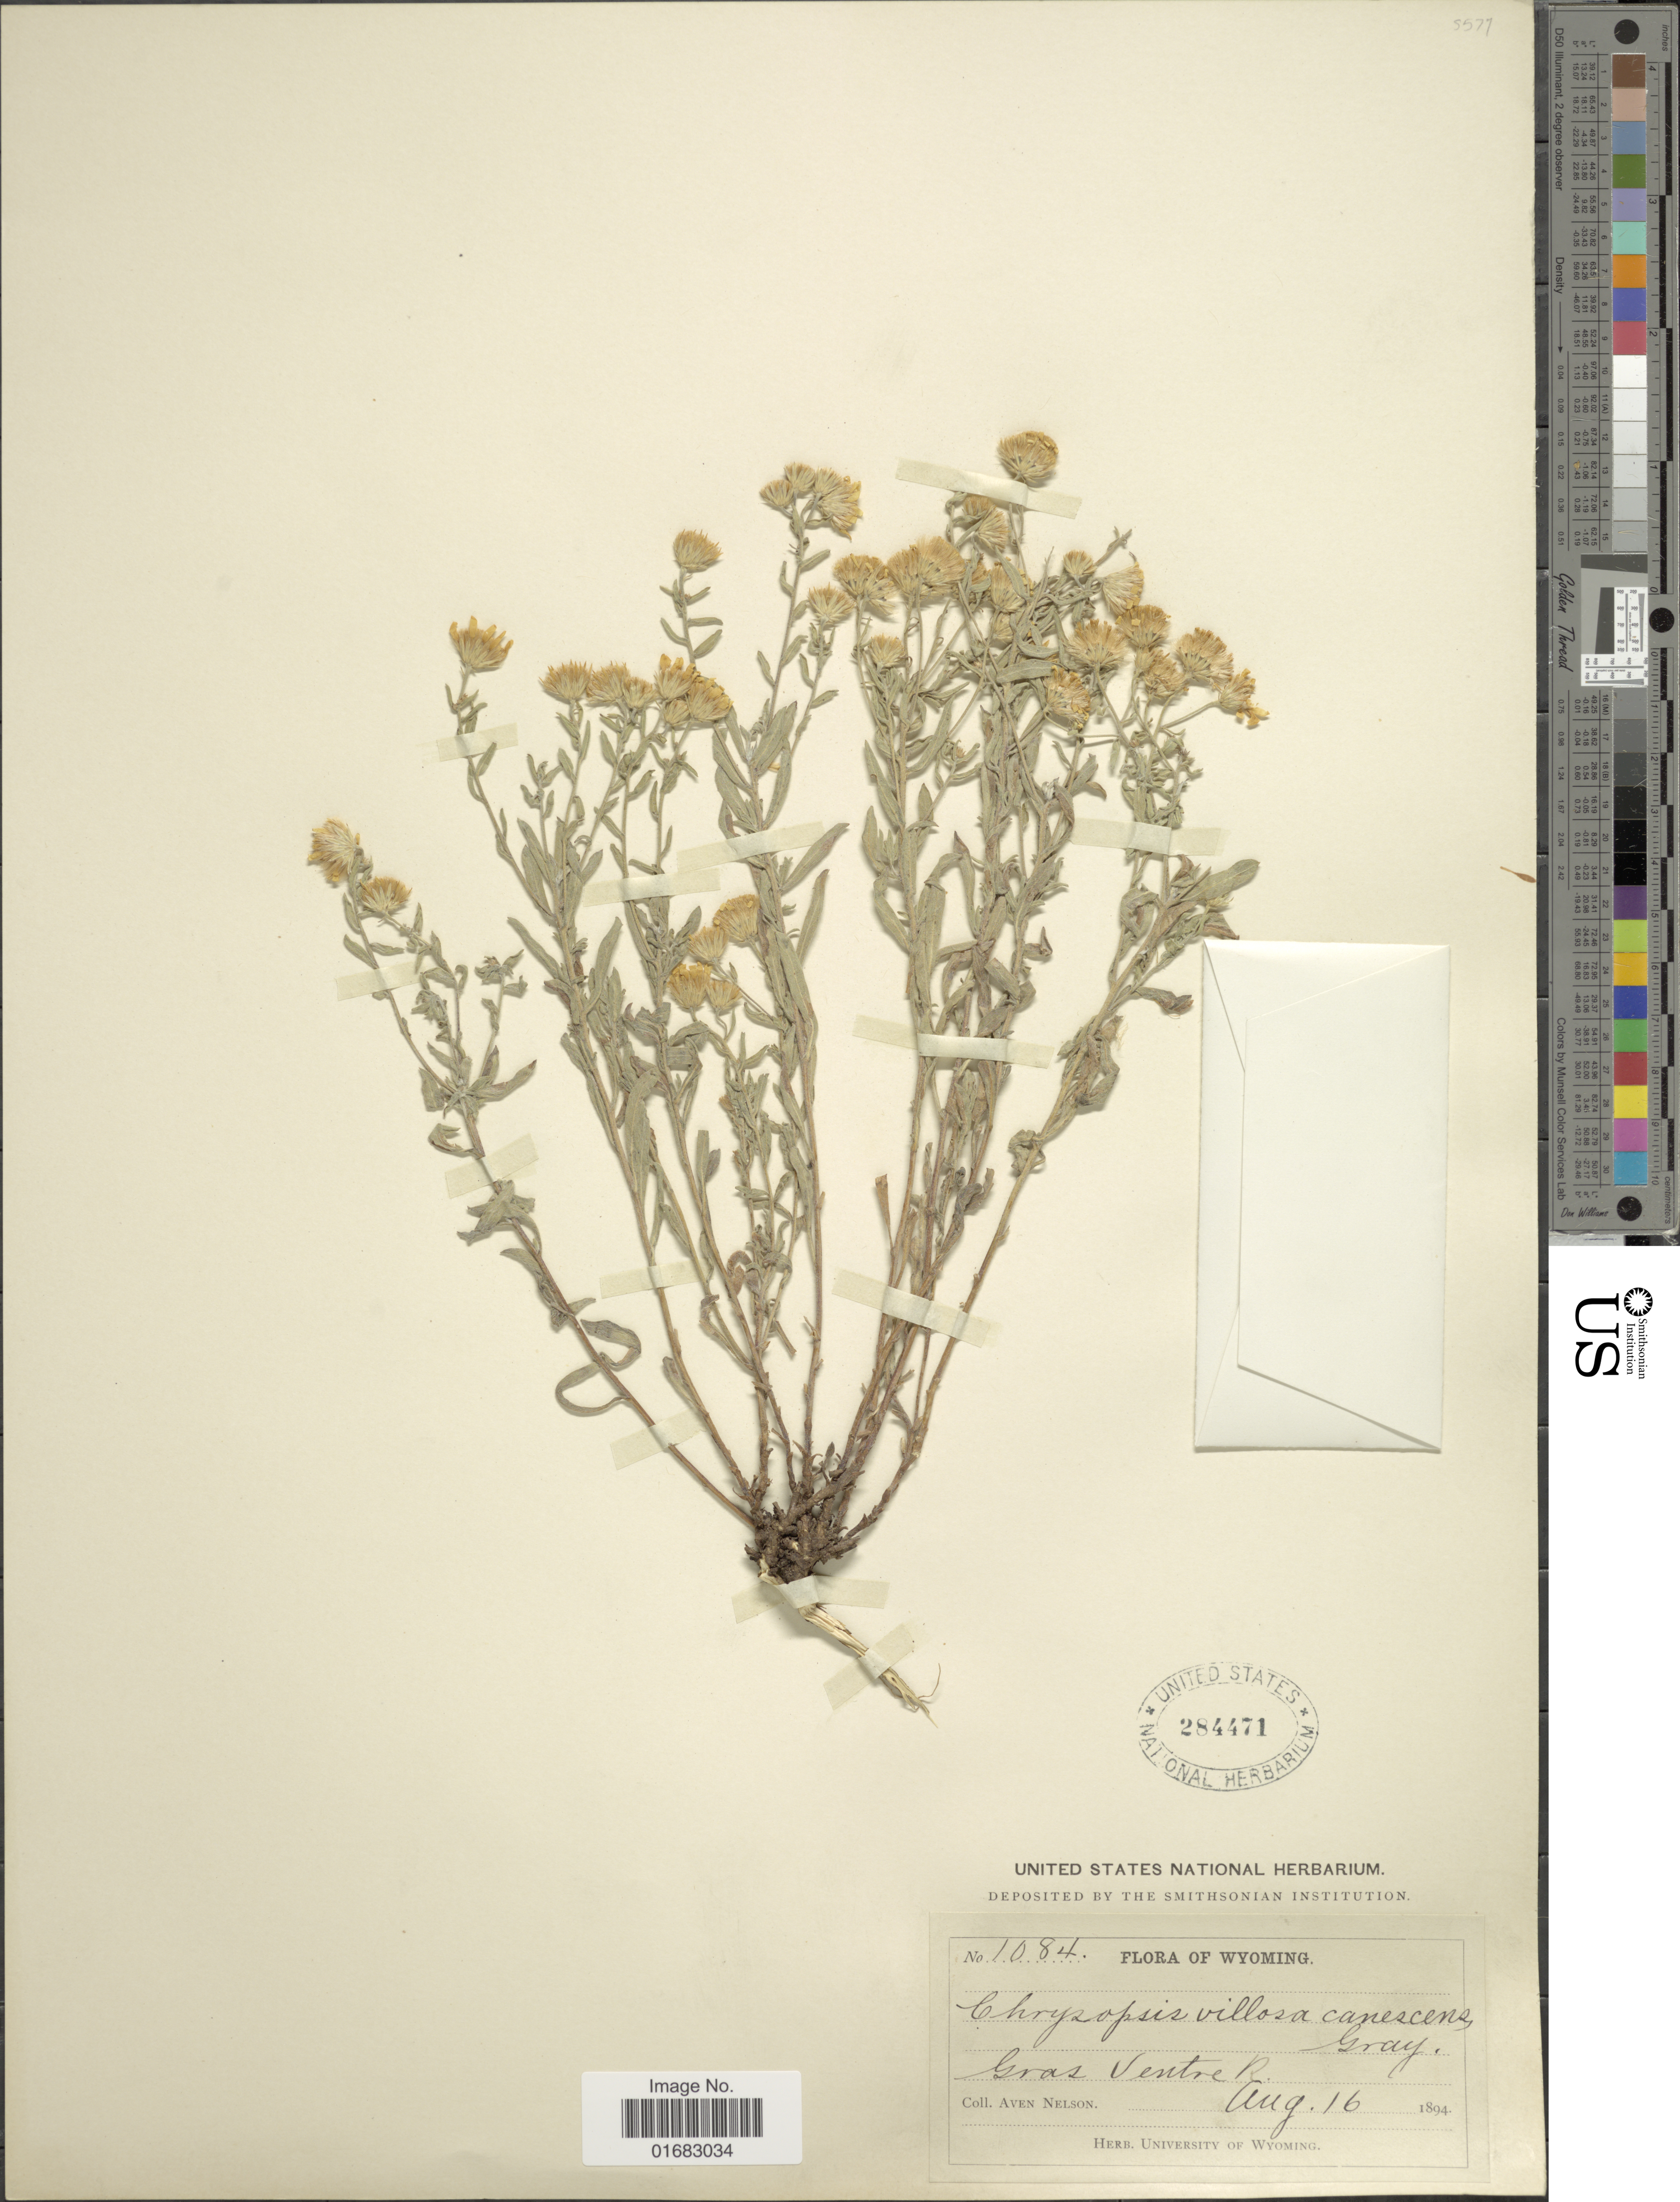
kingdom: Plantae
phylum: Tracheophyta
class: Magnoliopsida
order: Asterales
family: Asteraceae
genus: Heterotheca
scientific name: Heterotheca villosa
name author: (Pursh) Shinners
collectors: A. Nelson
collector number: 1084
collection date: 1894-08-16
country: United States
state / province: Wyoming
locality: Gras Ventre R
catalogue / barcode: US 284471